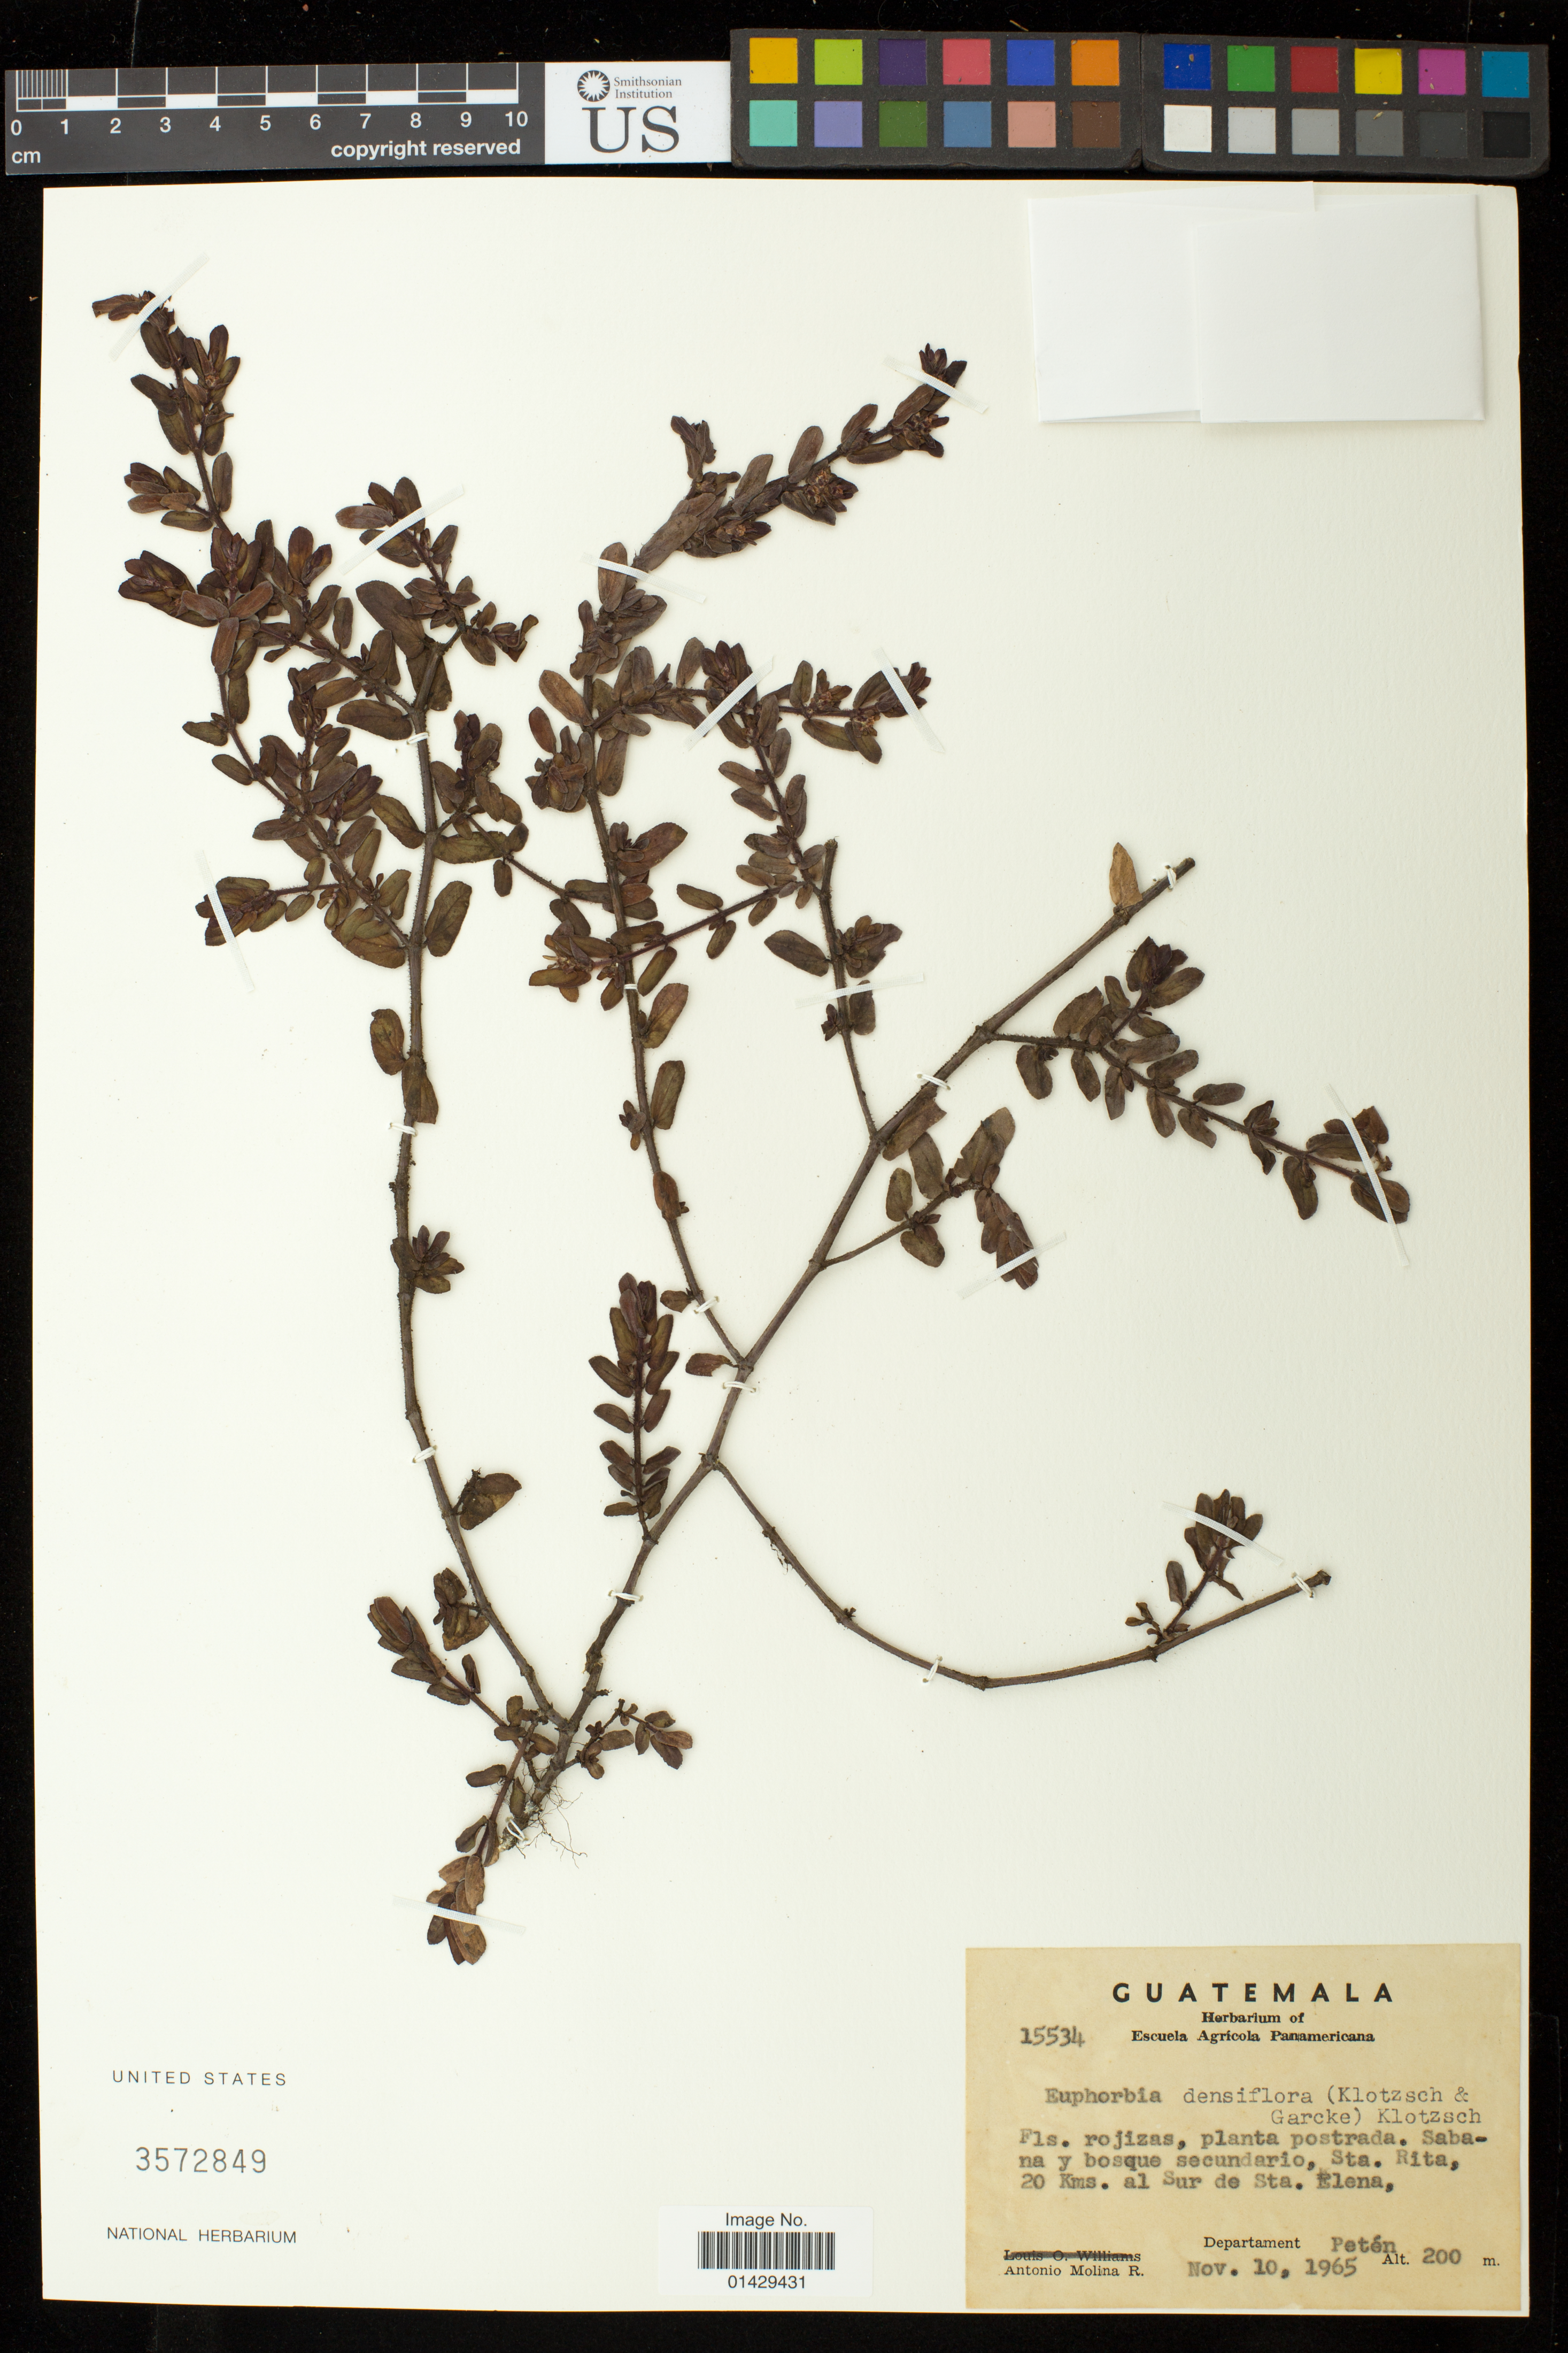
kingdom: Plantae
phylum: Tracheophyta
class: Magnoliopsida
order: Malpighiales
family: Euphorbiaceae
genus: Euphorbia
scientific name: Euphorbia densiflora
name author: (Klotzsch & Garcke) Klotzsch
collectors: A. Molina R.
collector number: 15534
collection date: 1965-11-10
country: Guatemala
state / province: El Petén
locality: Sabana y bosque secundario, Sta. Rita, 20 Kms. al Sur de Sta. Elena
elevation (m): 200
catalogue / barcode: US 3572849